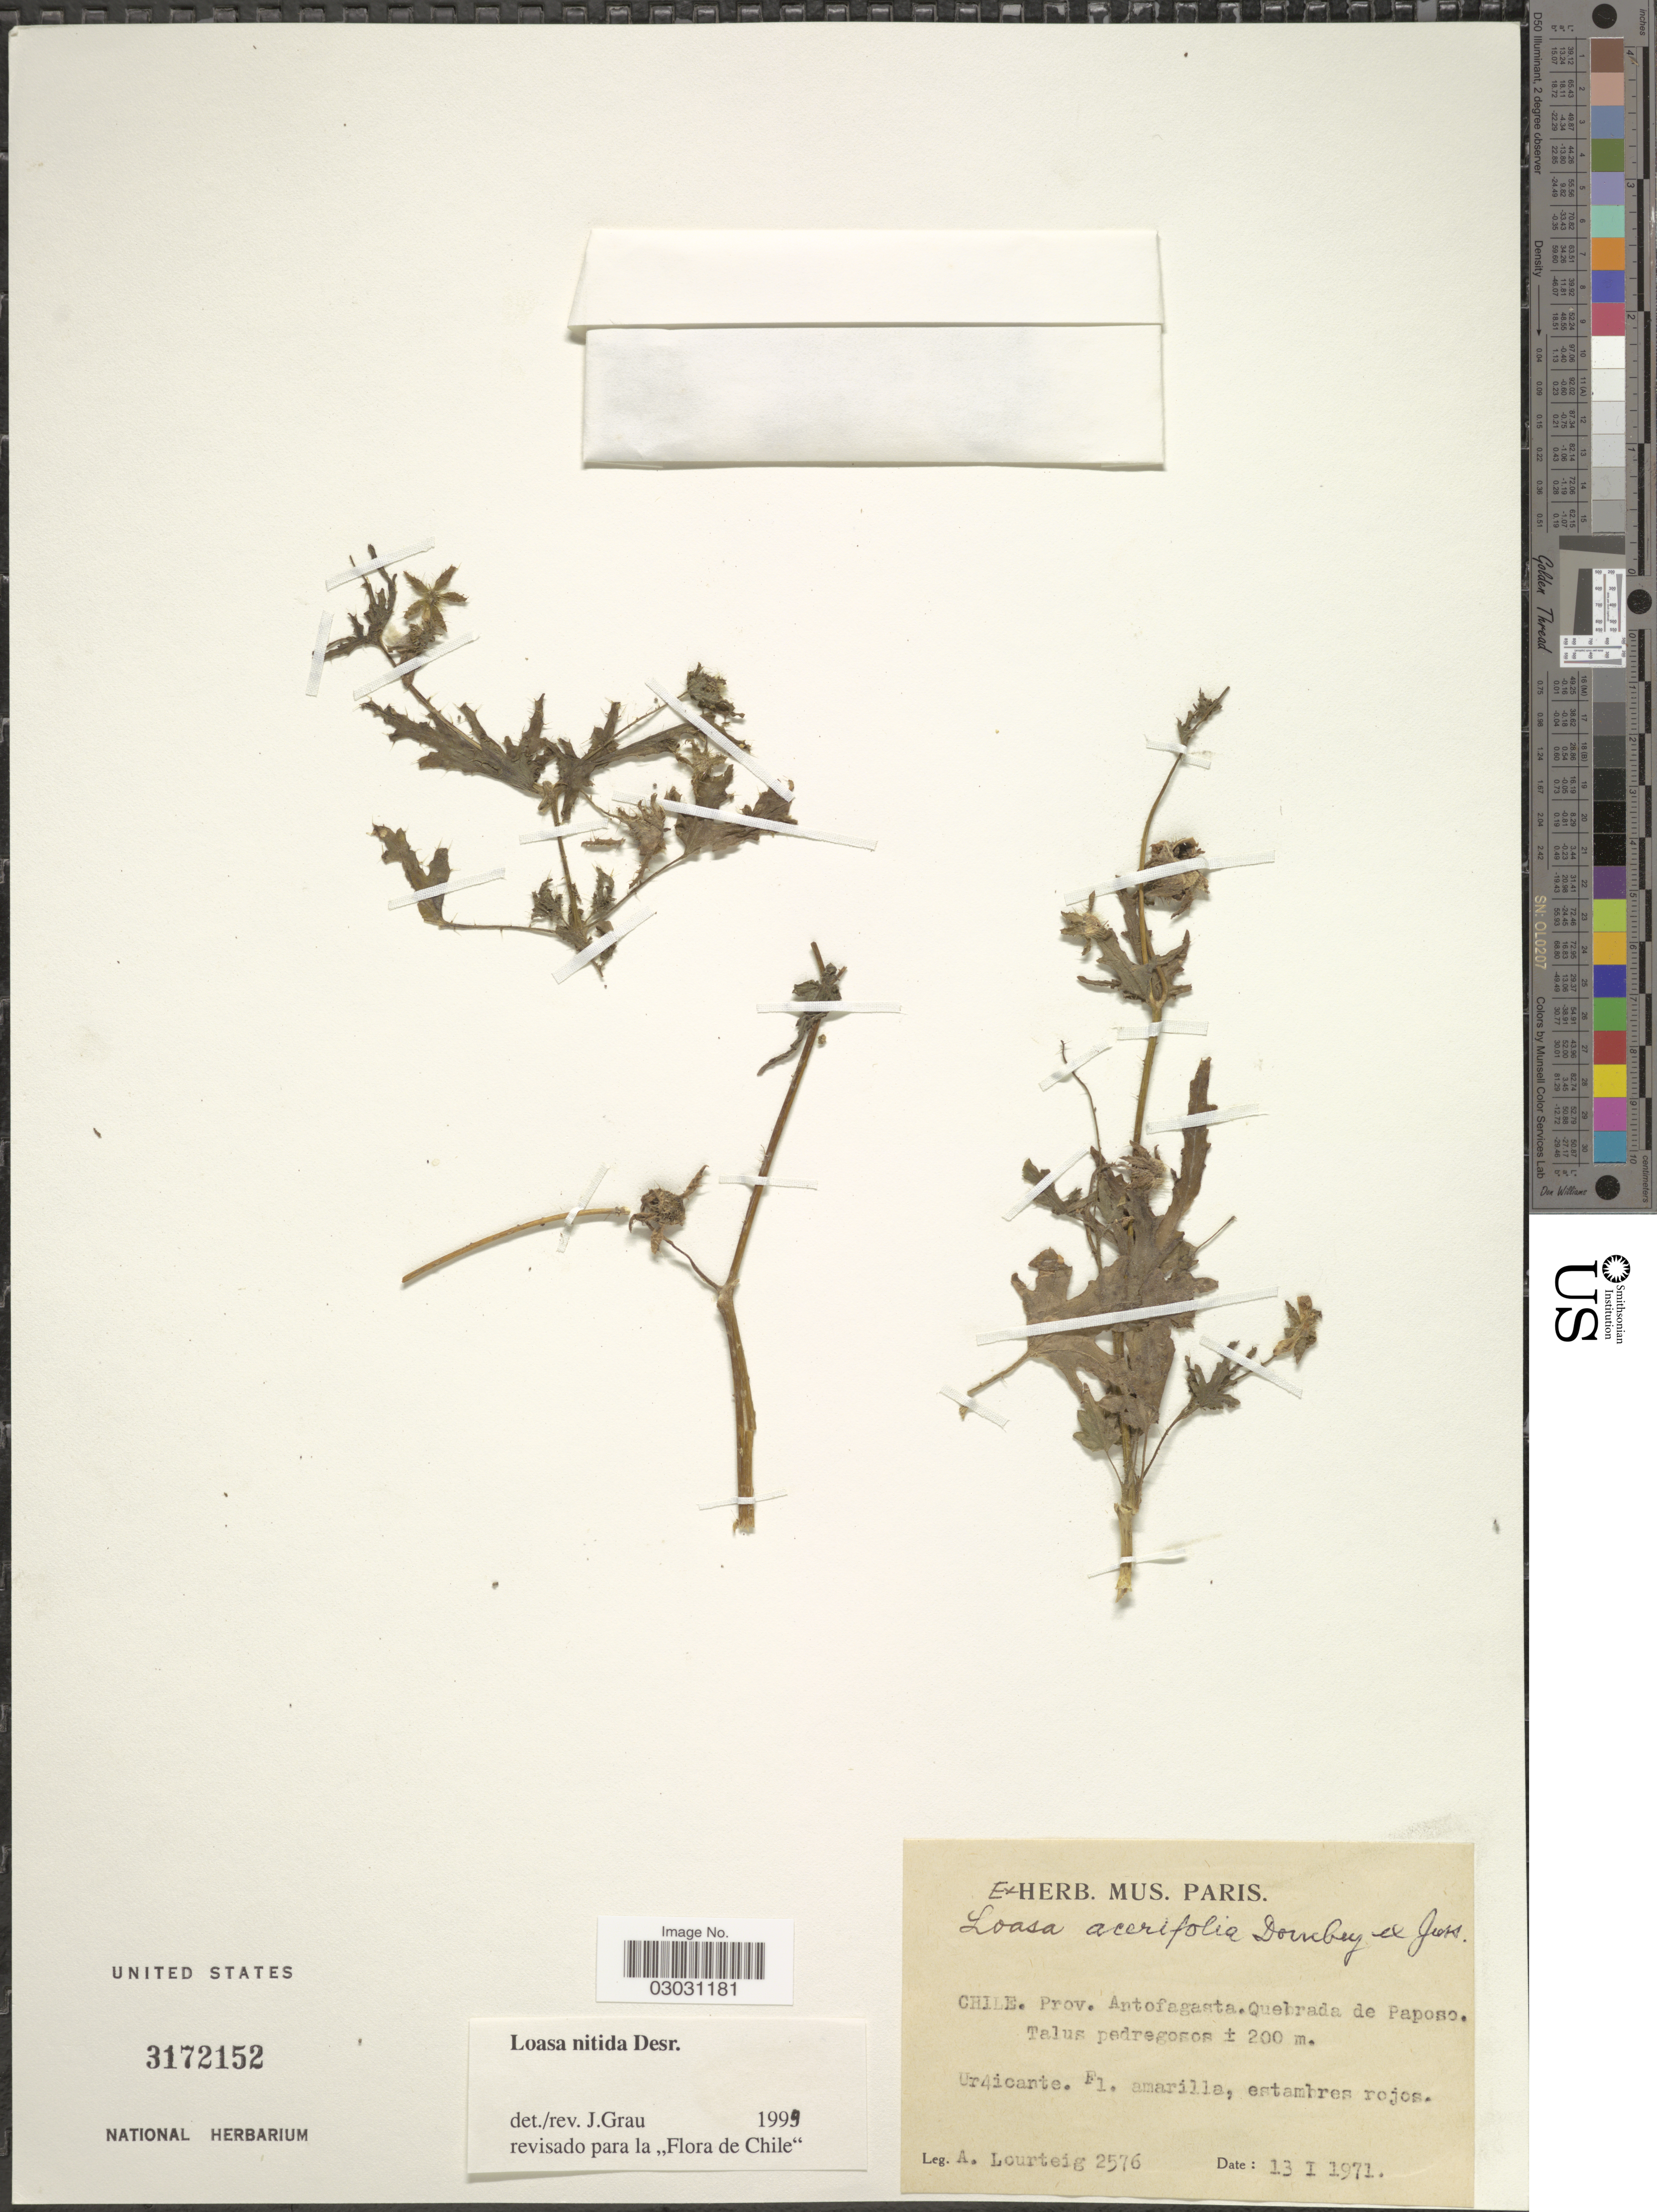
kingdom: Plantae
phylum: Tracheophyta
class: Magnoliopsida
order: Cornales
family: Loasaceae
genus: Loasa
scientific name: Loasa nitida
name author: Desr.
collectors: A. Lourteig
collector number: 2576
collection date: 1971-01-13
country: Chile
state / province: Antofagasta (II)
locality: Prov. Antofagasta. Quebrada de Paposo.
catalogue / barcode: US 3172152